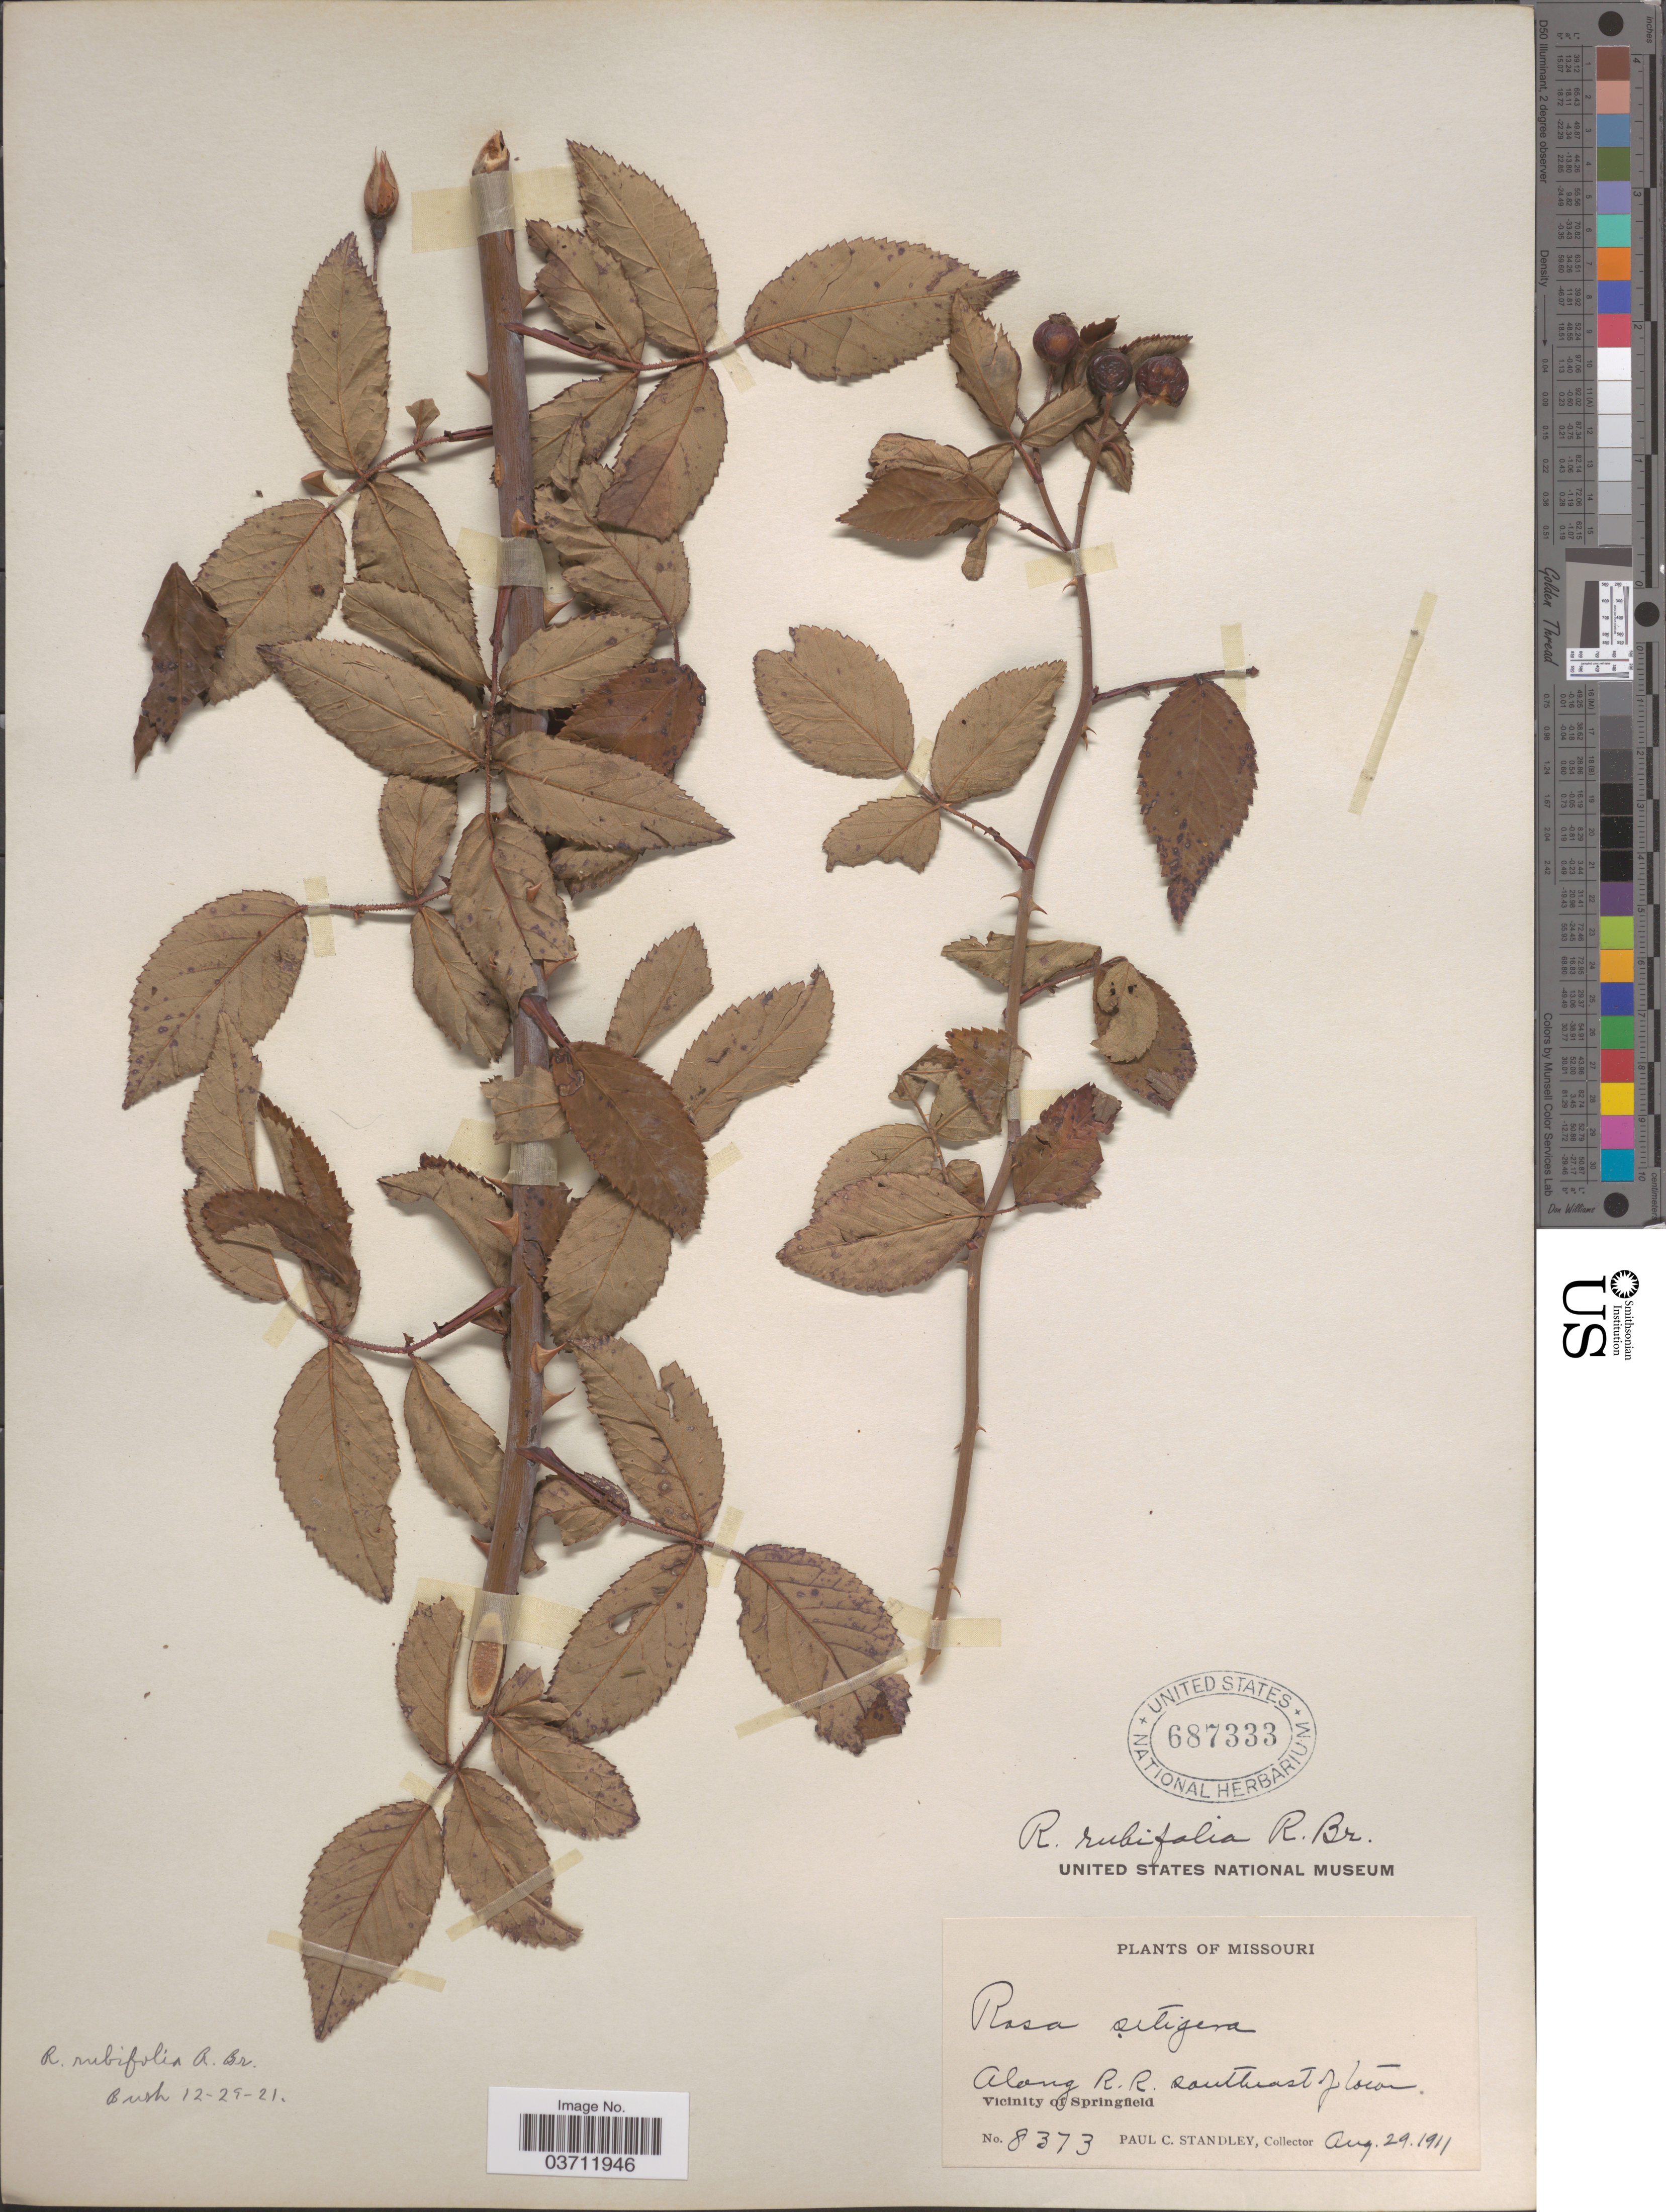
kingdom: Plantae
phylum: Tracheophyta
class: Magnoliopsida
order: Rosales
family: Rosaceae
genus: Rosa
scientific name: Rosa rubifolia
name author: R. Br.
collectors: P. C. Standley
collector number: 8373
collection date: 1911-08-29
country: United States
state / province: Missouri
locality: Along R.R. southeast of town. Vicinity of Springfield.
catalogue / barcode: US 687333